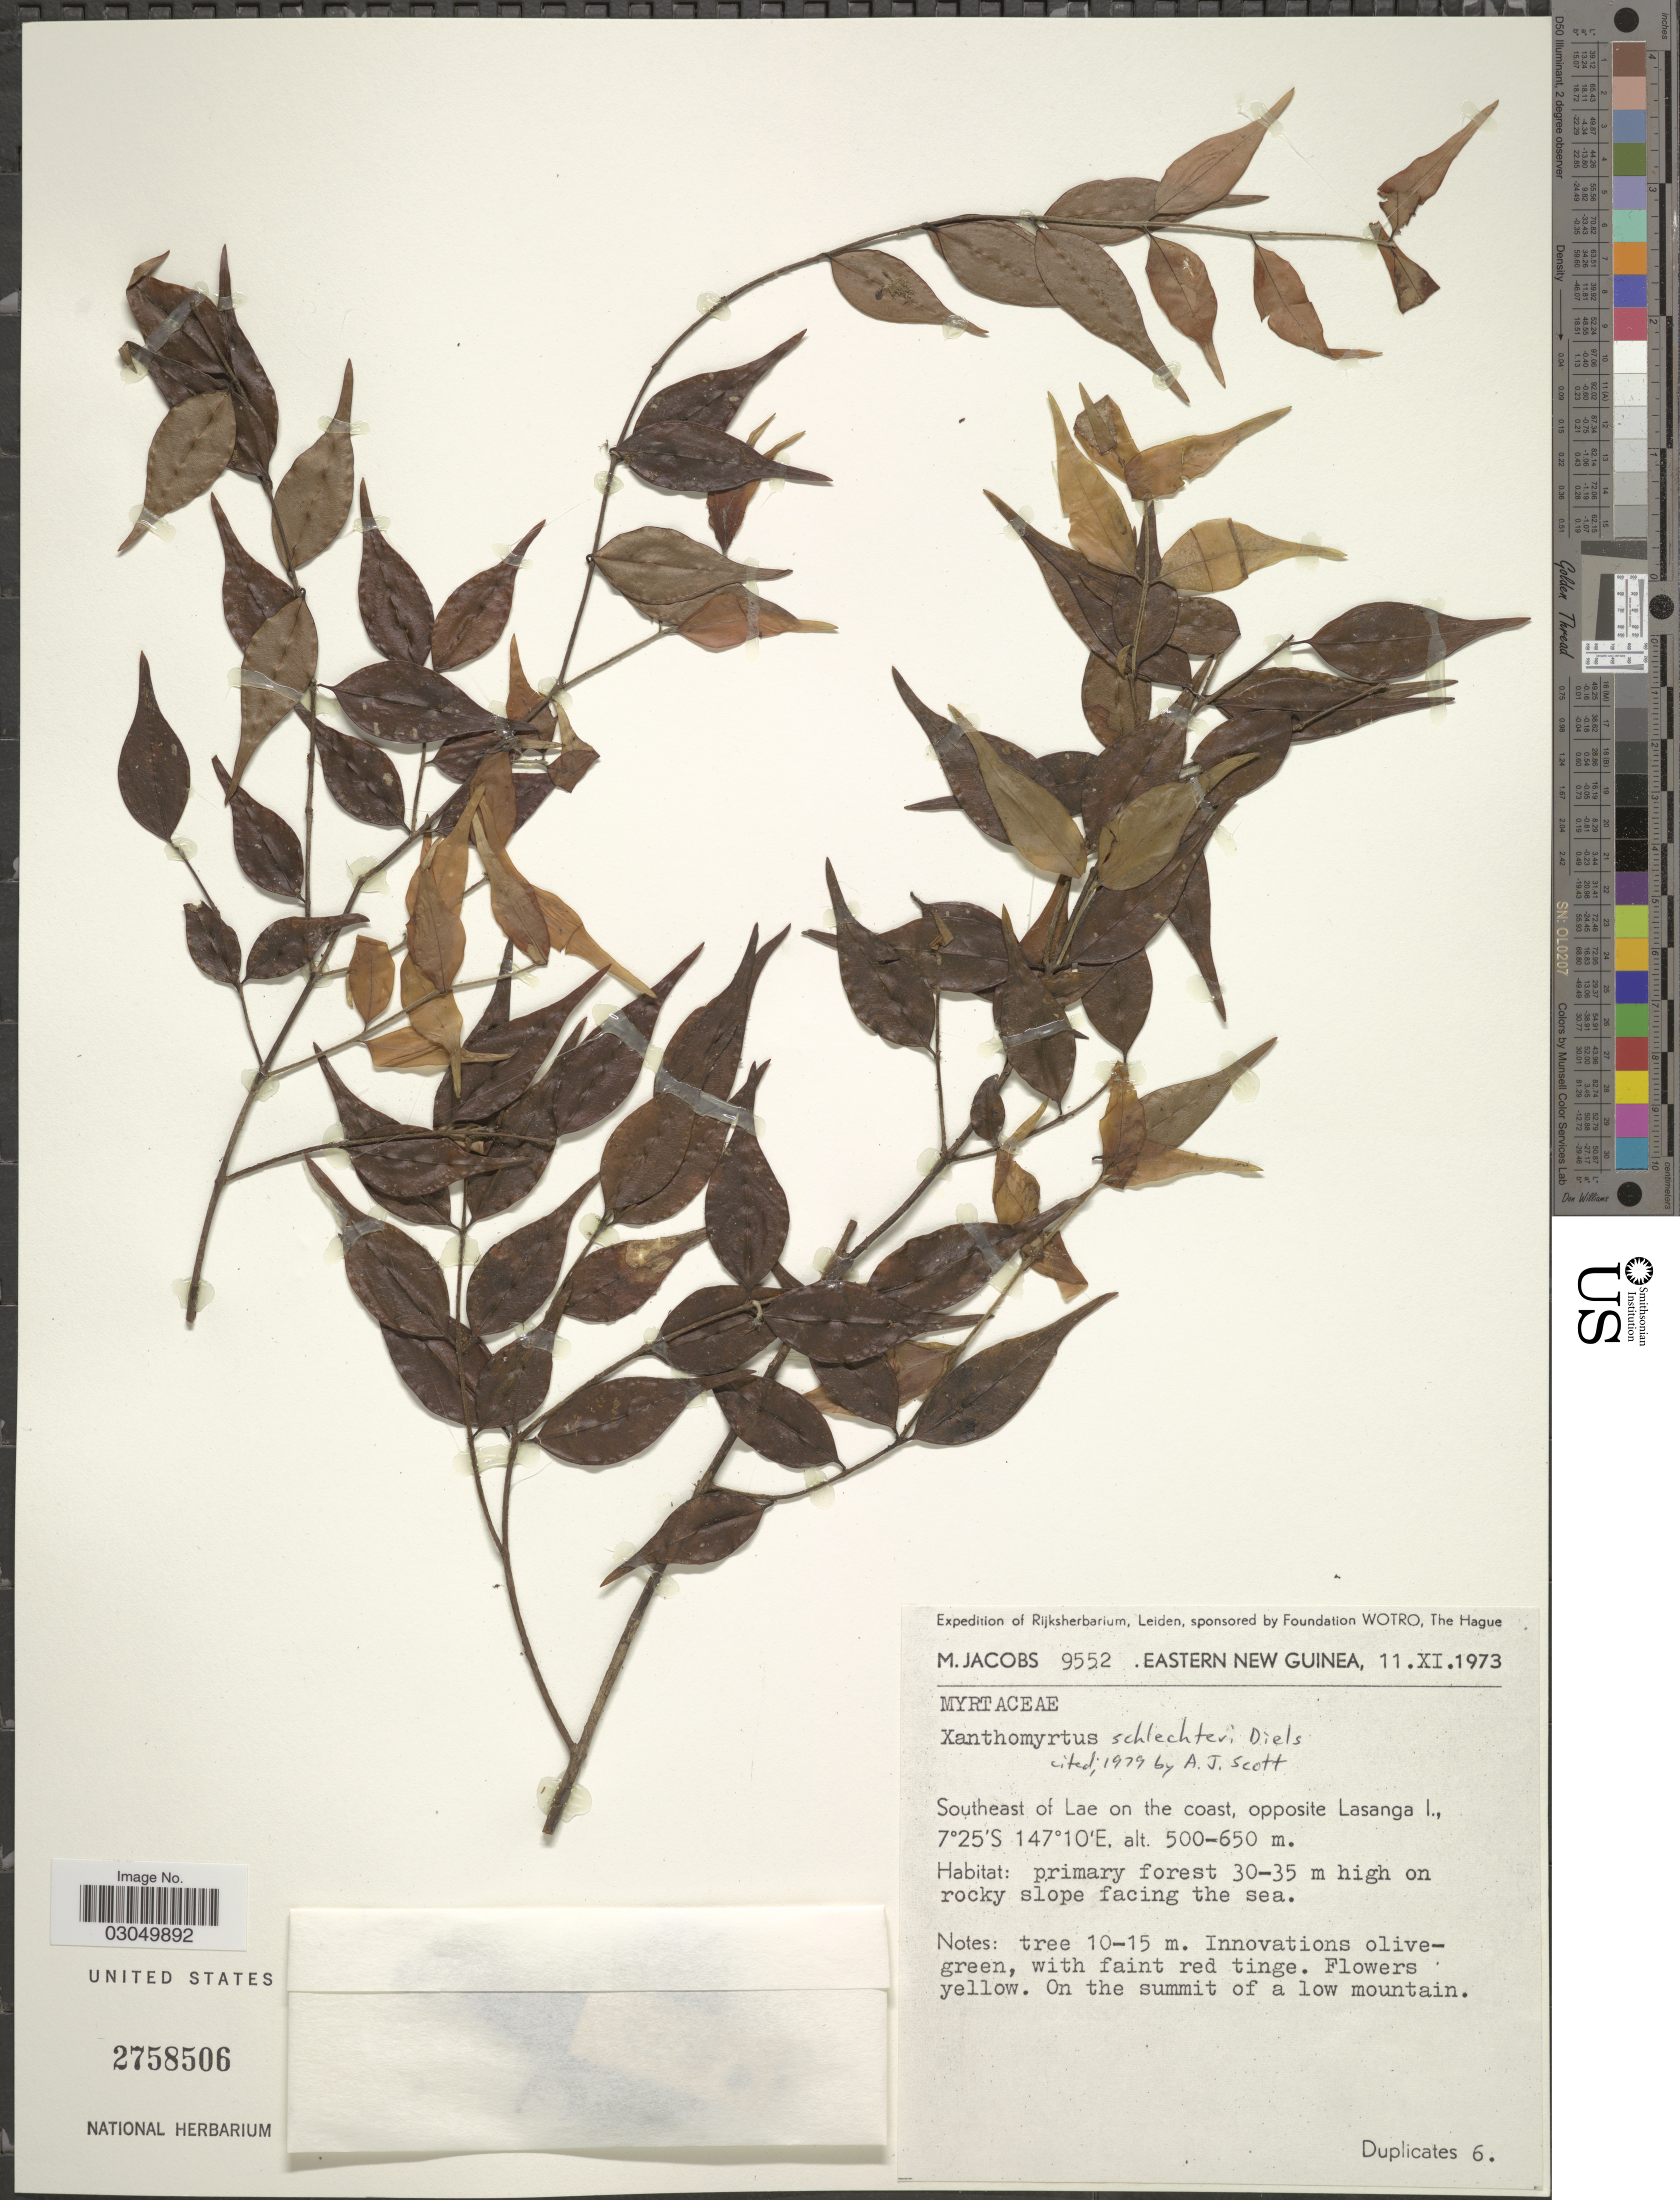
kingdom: Plantae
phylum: Tracheophyta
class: Magnoliopsida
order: Myrtales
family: Myrtaceae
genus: Xanthomyrtus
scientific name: Xanthomyrtus schlechteri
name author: Diels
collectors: M. Jacobs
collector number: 9552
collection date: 1973-11-11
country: Papua New Guinea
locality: Eastern New Guinea. Southeast of Lae on the coast, opposite Lasanga I.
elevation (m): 500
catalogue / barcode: US 2758506